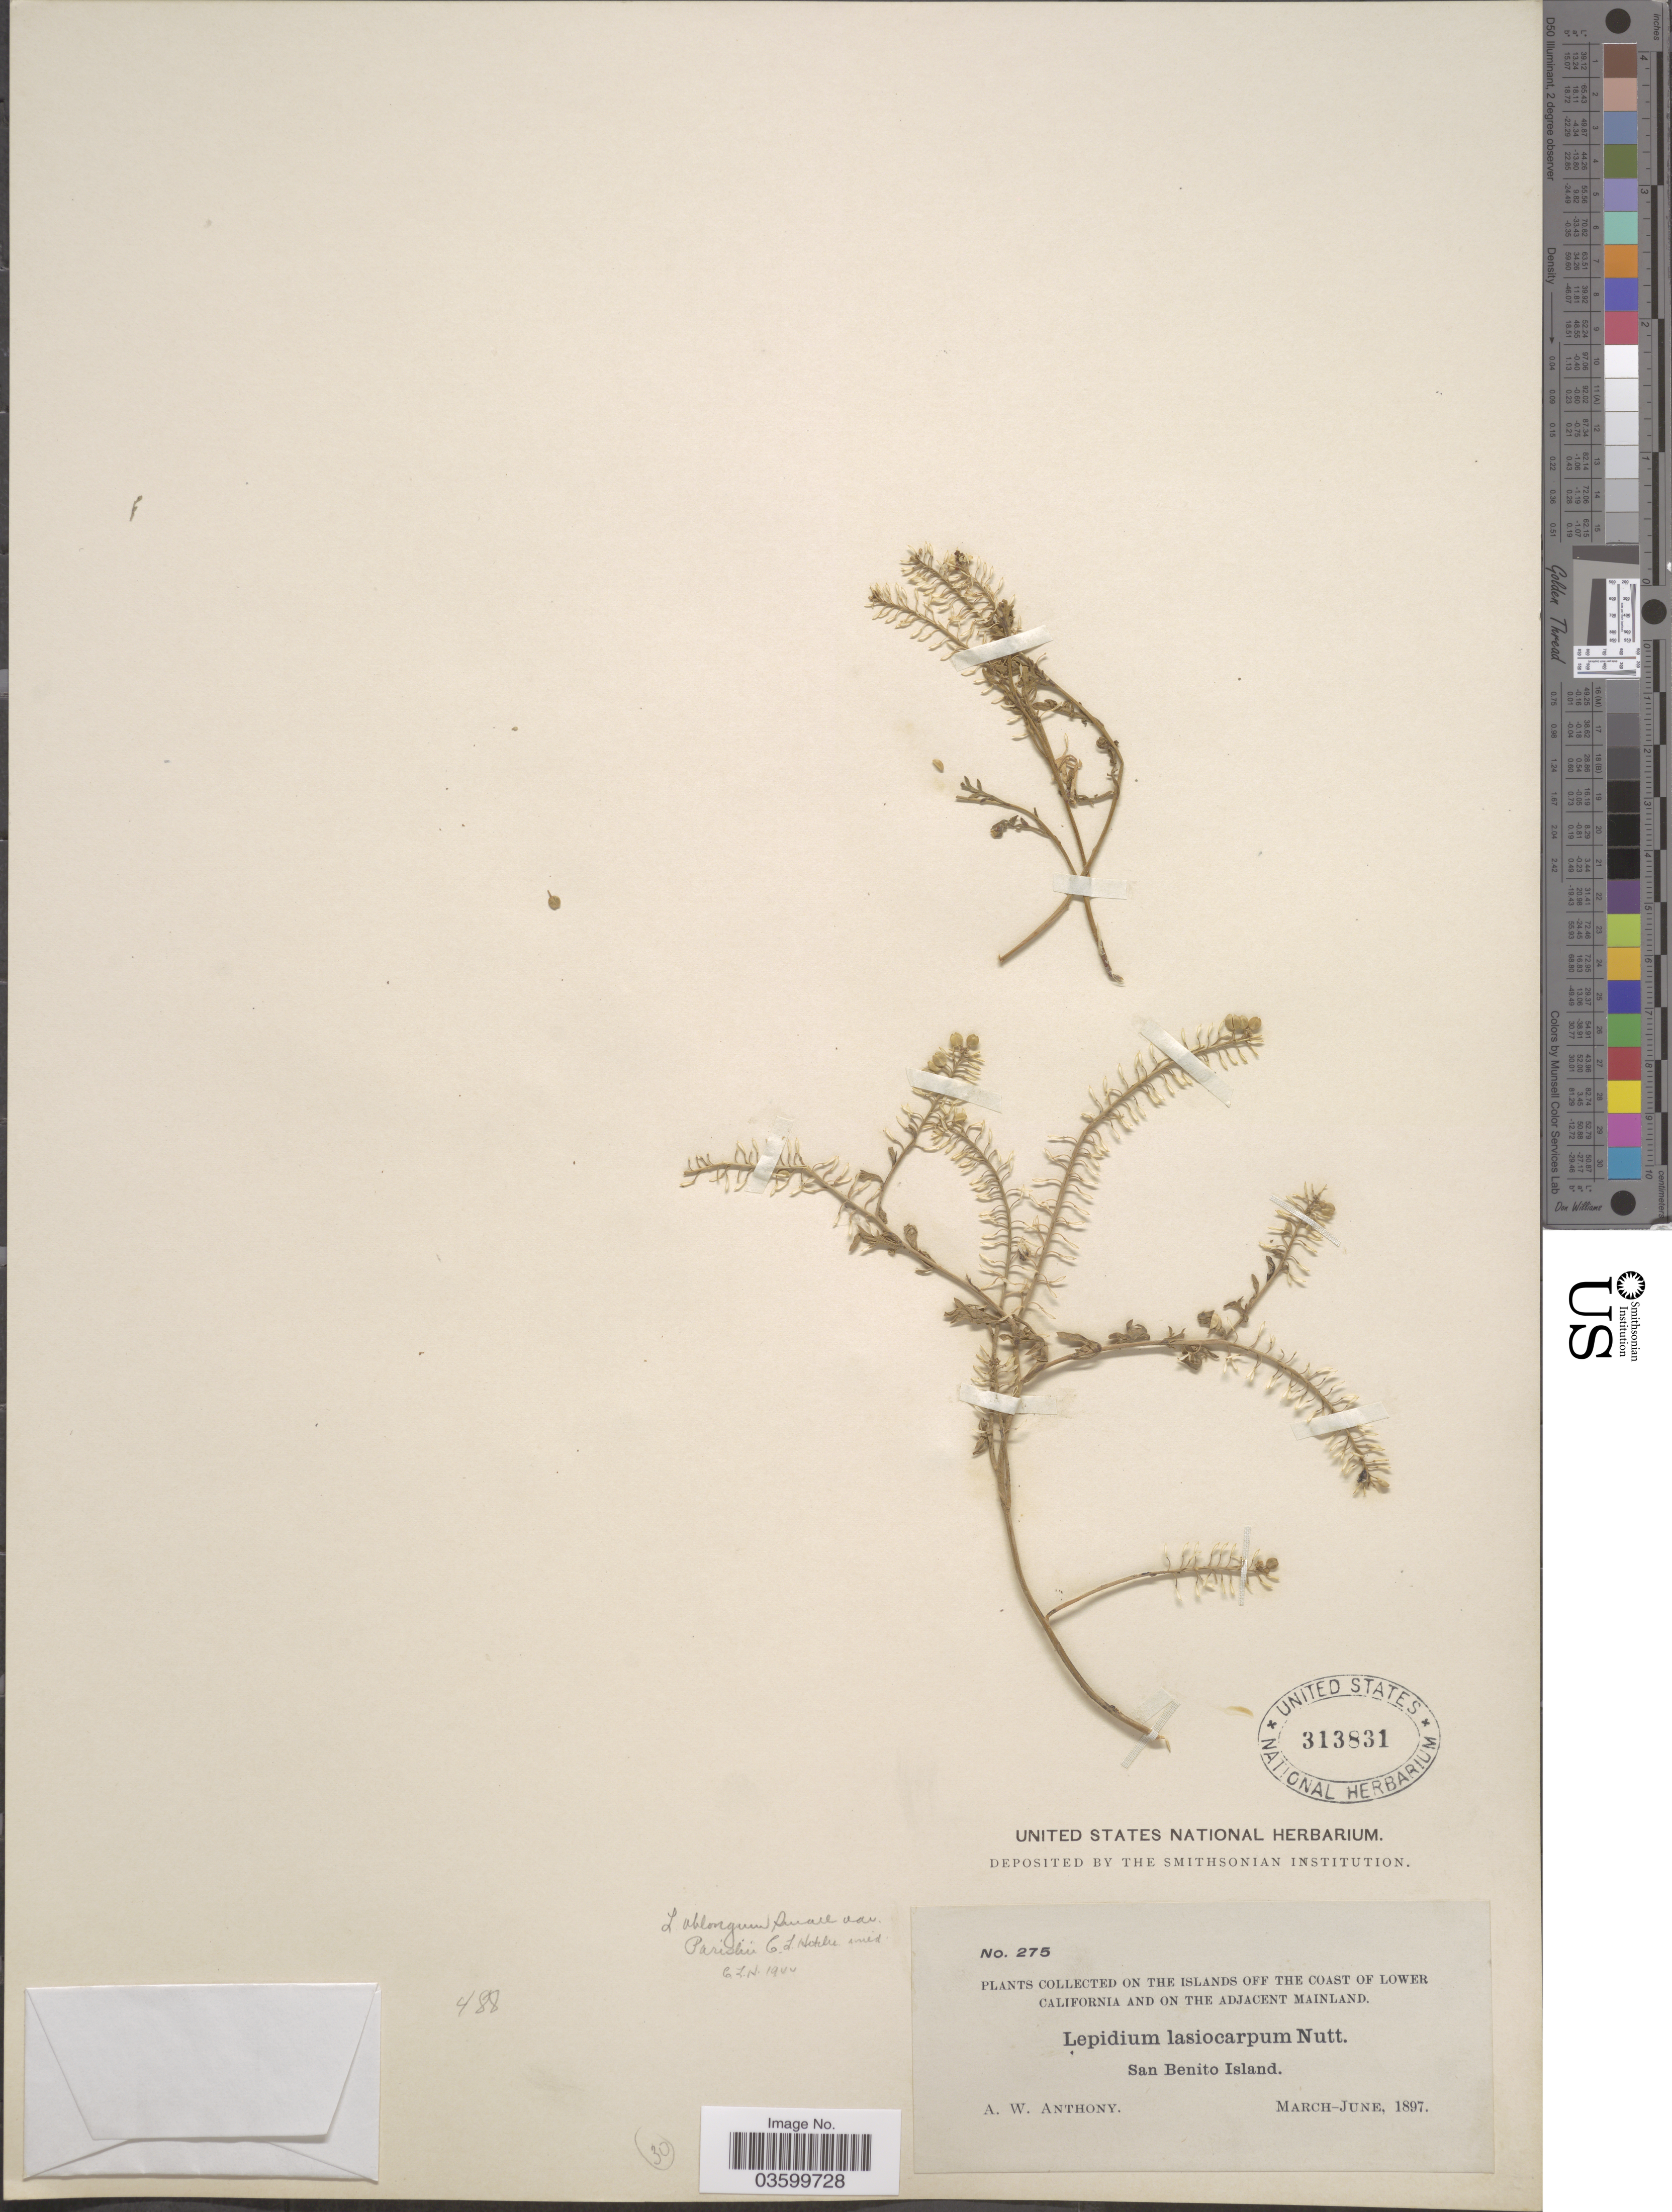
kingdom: Plantae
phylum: Tracheophyta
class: Magnoliopsida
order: Brassicales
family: Brassicaceae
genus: Lepidium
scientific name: Lepidium oblongum var. insulare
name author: C.L. Hitchc.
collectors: A. W. Anthony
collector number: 275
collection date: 1897-03/1897-06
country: Mexico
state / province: Baja California Norte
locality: Islands off the coast of Lower California and on the adjacent mainland. San Benito Island.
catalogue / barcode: US 313831